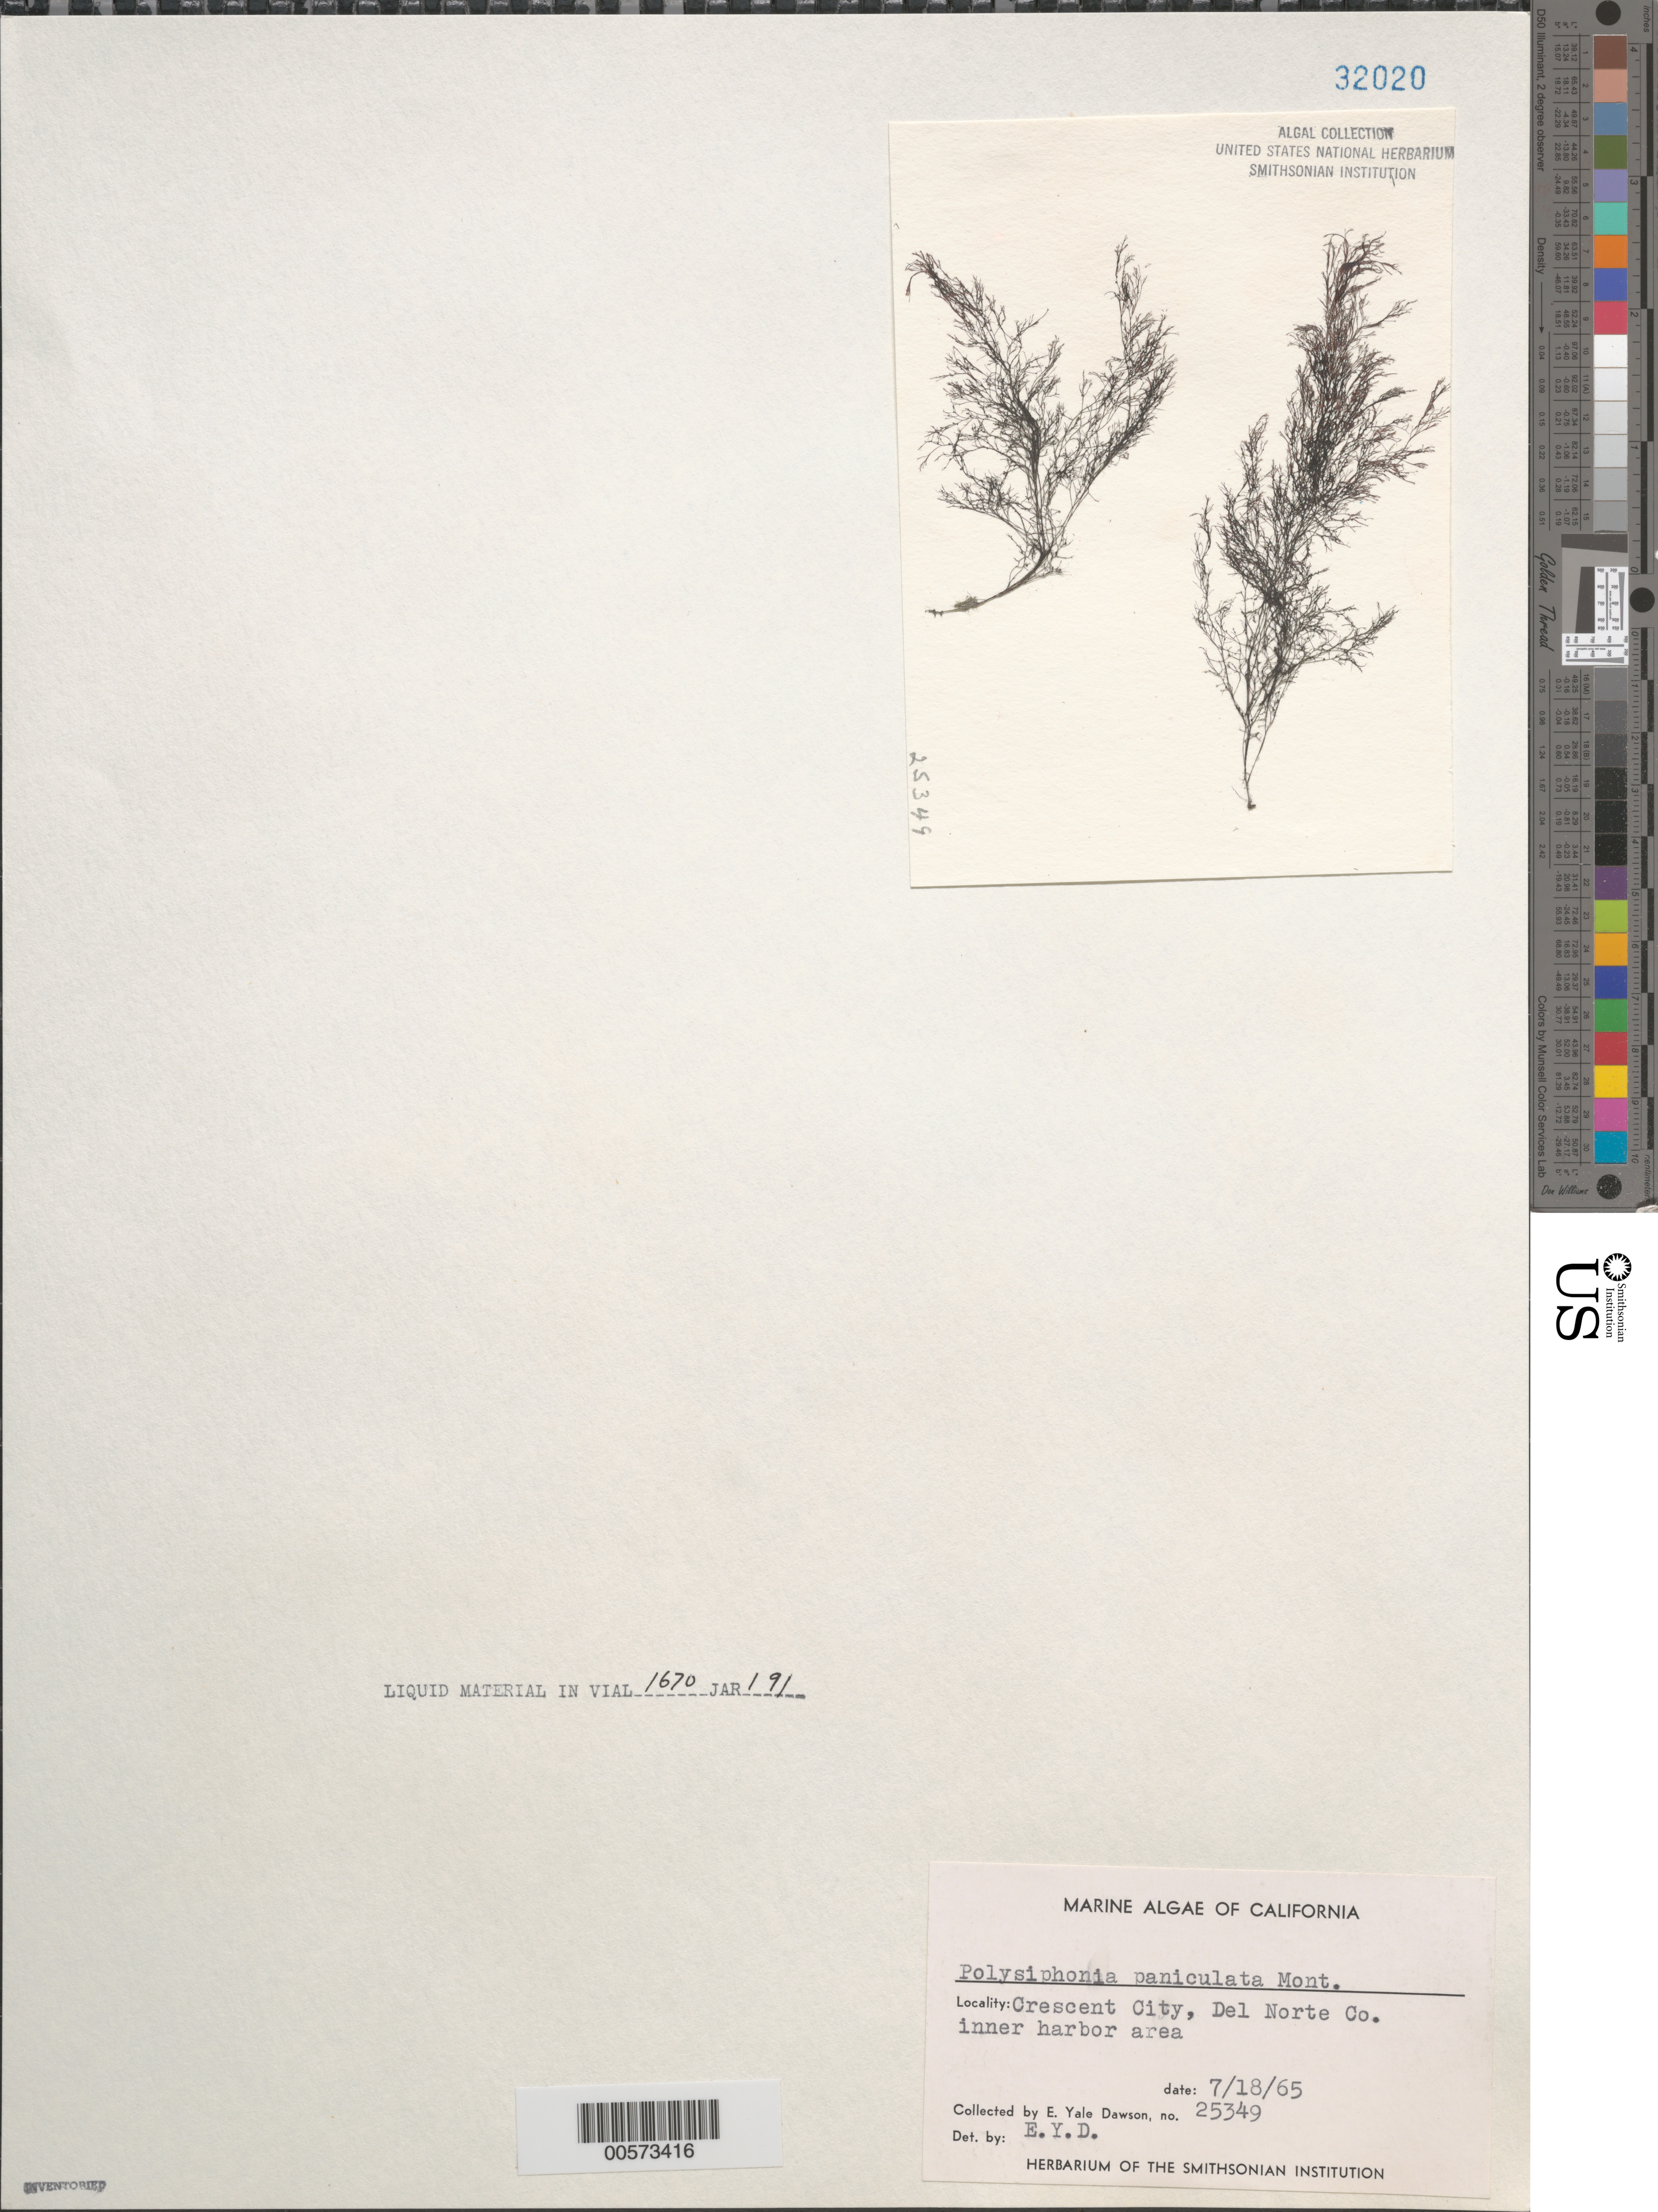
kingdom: Plantae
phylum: Rhodophyta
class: Florideophyceae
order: Ceramiales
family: Rhodomelaceae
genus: Eutrichosiphonia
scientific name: Eutrichosiphonia paniculata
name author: (Mont.) D.E.Bustamante & T.O. Cho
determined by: Algae name updating Project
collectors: E. Y. Dawson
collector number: EYD 25349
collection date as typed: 18 Jul 1965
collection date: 1965-07-18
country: United States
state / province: California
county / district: Del Norte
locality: Crescent City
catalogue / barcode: US 32020